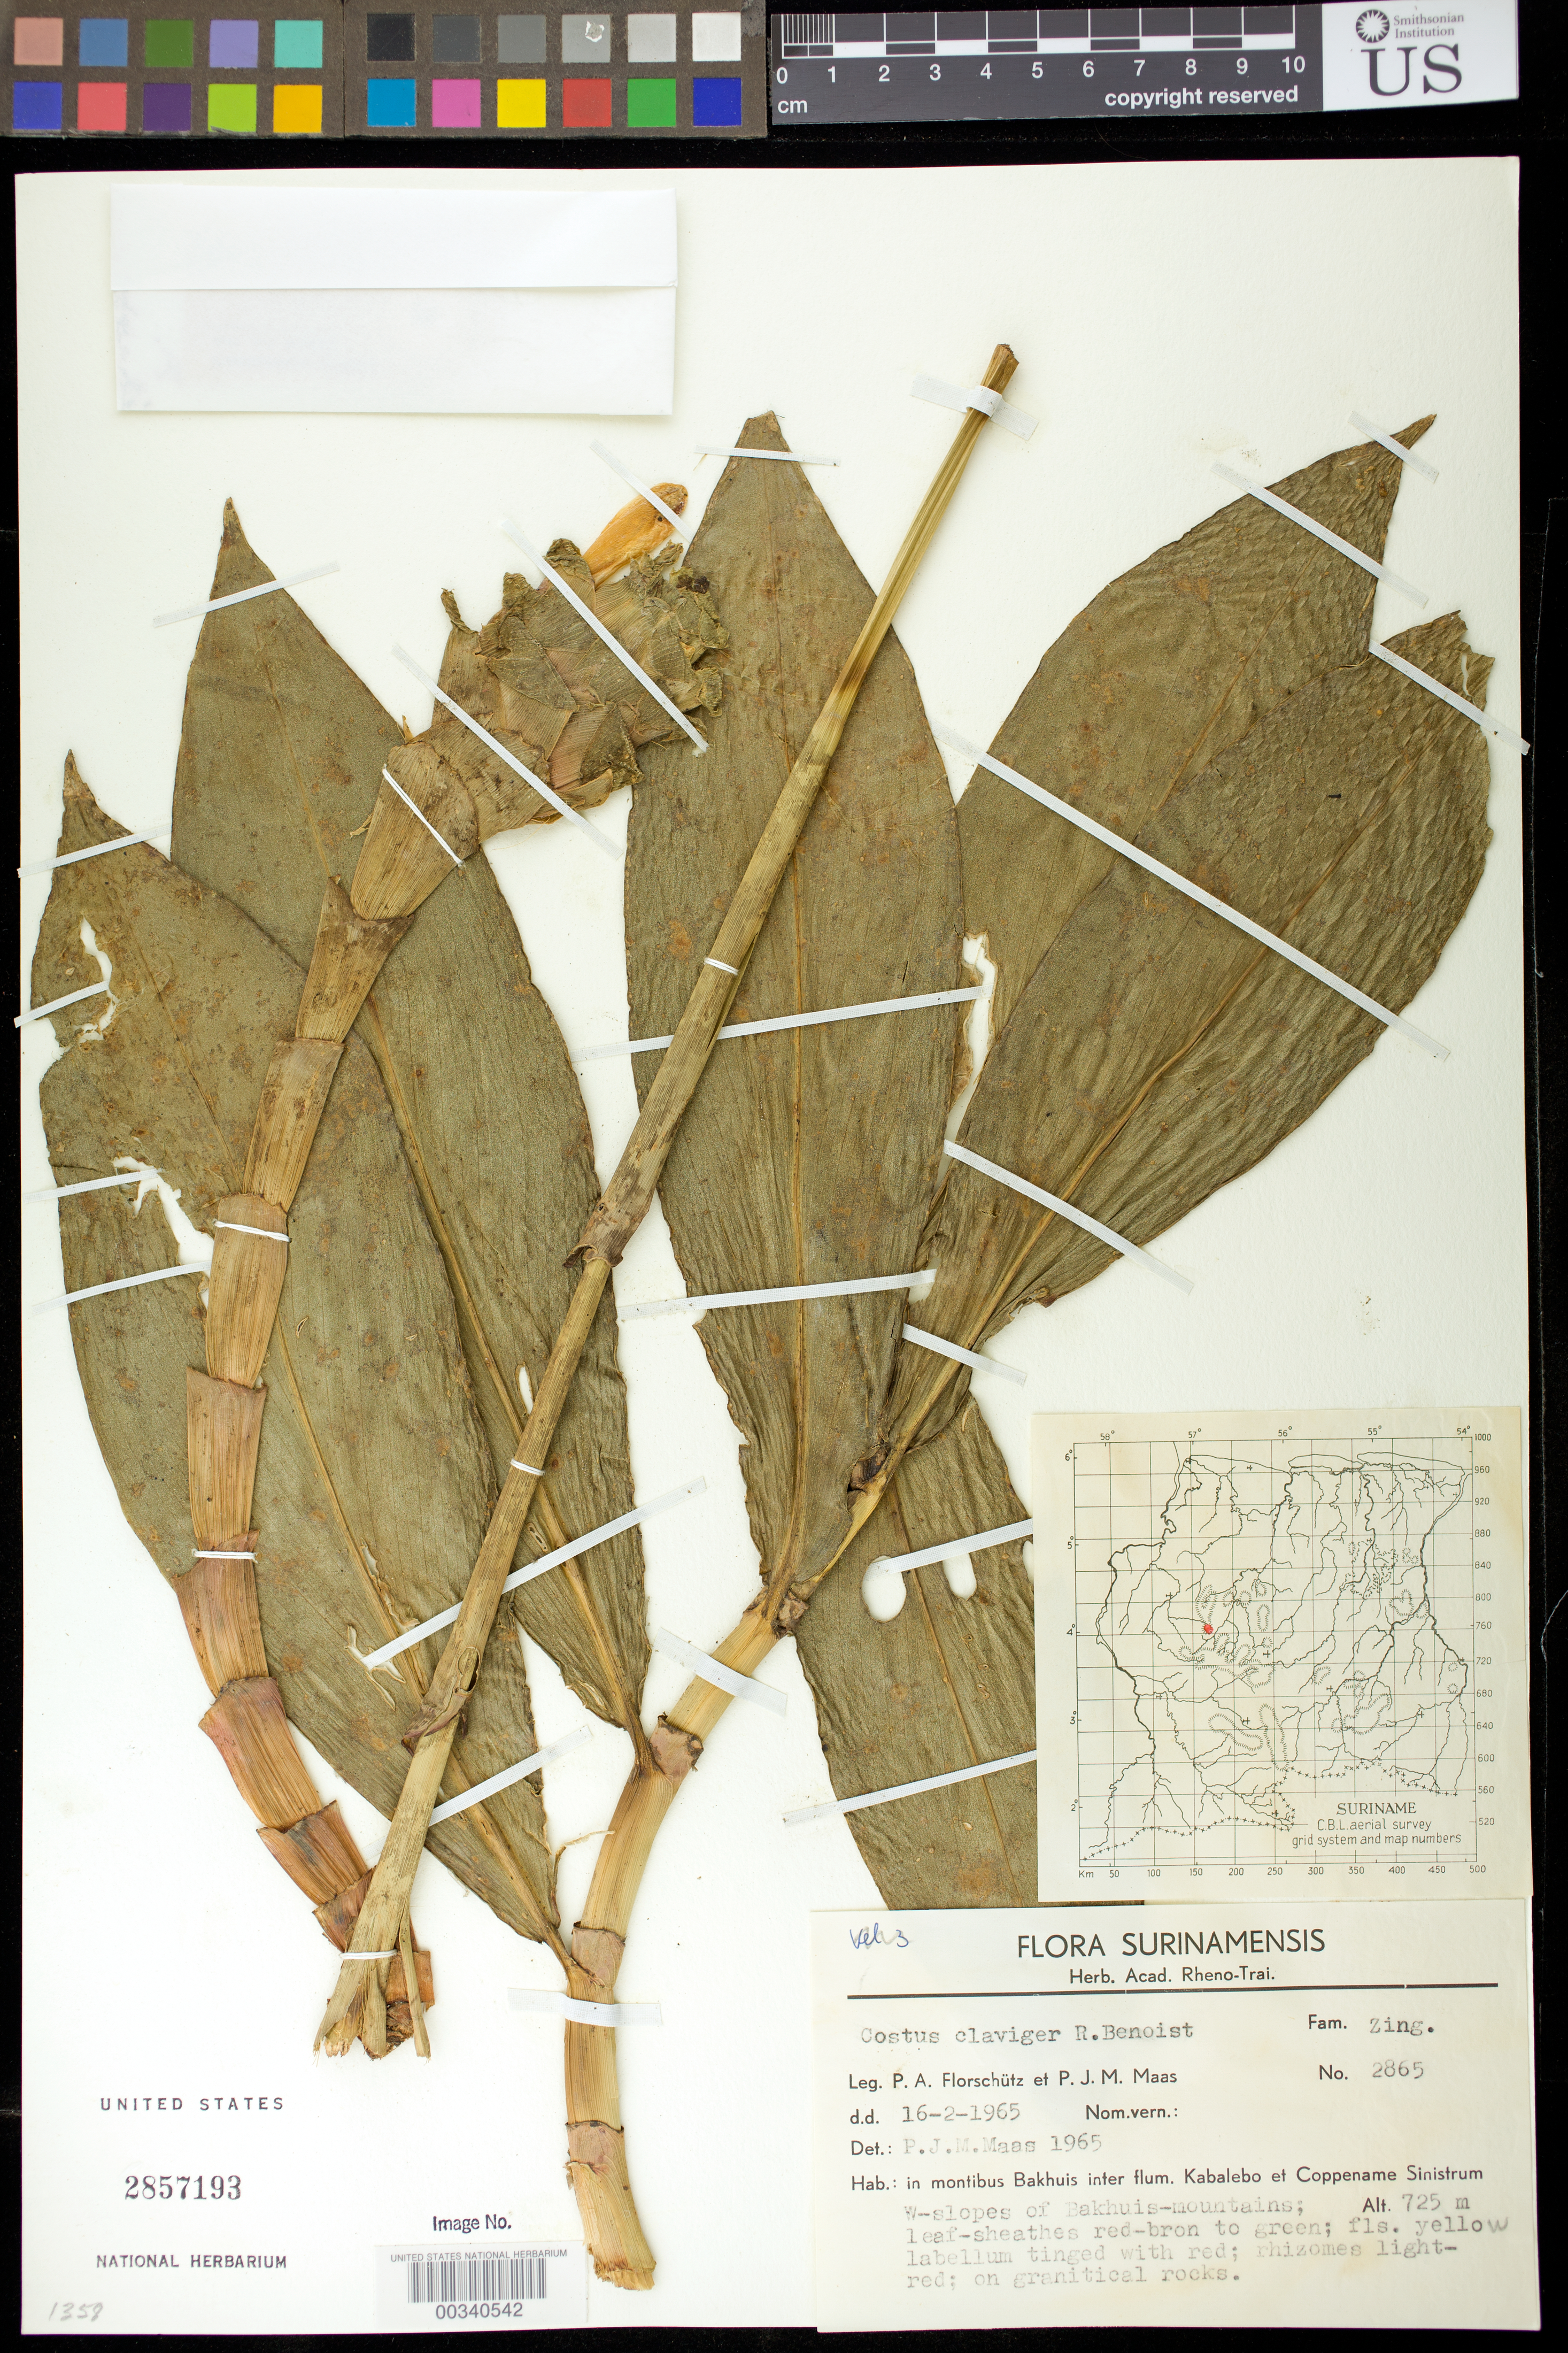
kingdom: Plantae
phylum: Tracheophyta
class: Liliopsida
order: Zingiberales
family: Costaceae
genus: Costus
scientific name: Costus claviger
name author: Benoist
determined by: Maas, Paul J. M.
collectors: P. Florschütz & P. Maas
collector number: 2865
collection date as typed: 16 Feb 1965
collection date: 1965-02-16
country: Suriname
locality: In montibus bakhuis inter flum. kabalebo et coppename sinistrum, w-slopes of bakhuis-mountains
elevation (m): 725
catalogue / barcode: US 2857193